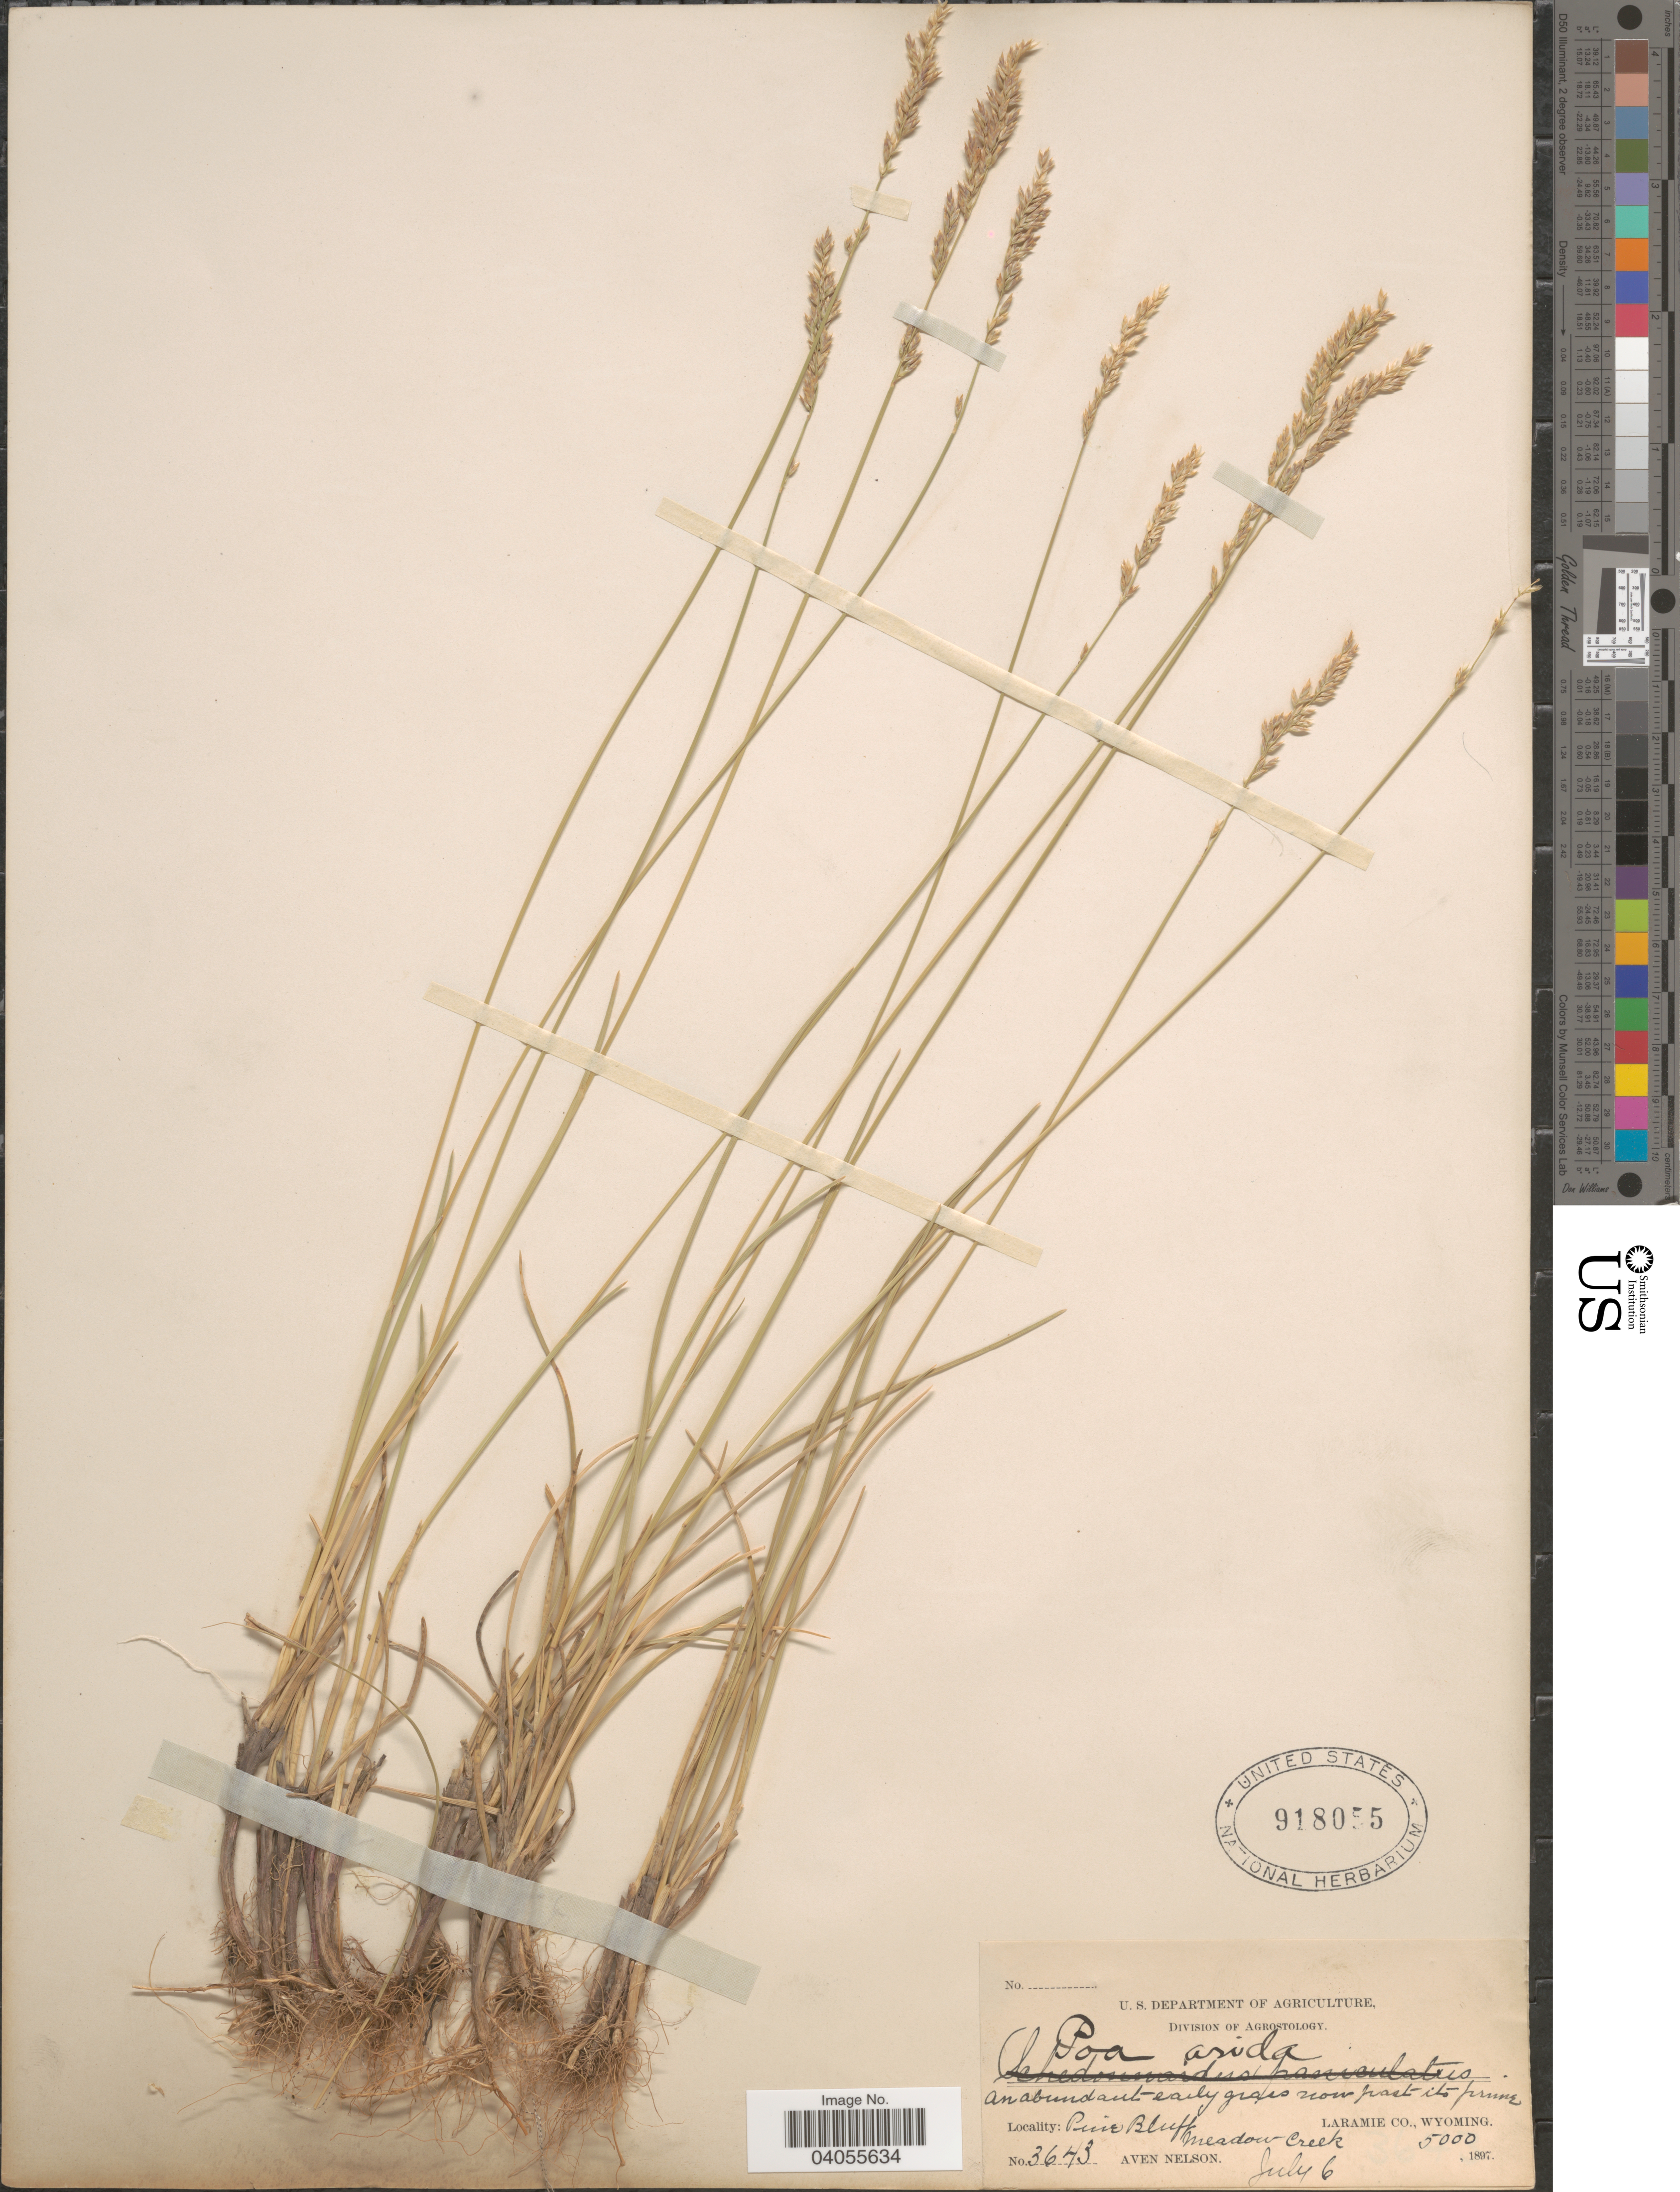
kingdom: Plantae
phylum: Tracheophyta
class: Liliopsida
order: Poales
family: Poaceae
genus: Poa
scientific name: Poa arida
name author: Vasey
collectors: A. Nelson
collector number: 3643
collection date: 1897-07-06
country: United States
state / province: Wyoming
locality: Pine Bluff. Meadow Creek. Laramie Co.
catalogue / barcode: US 918055